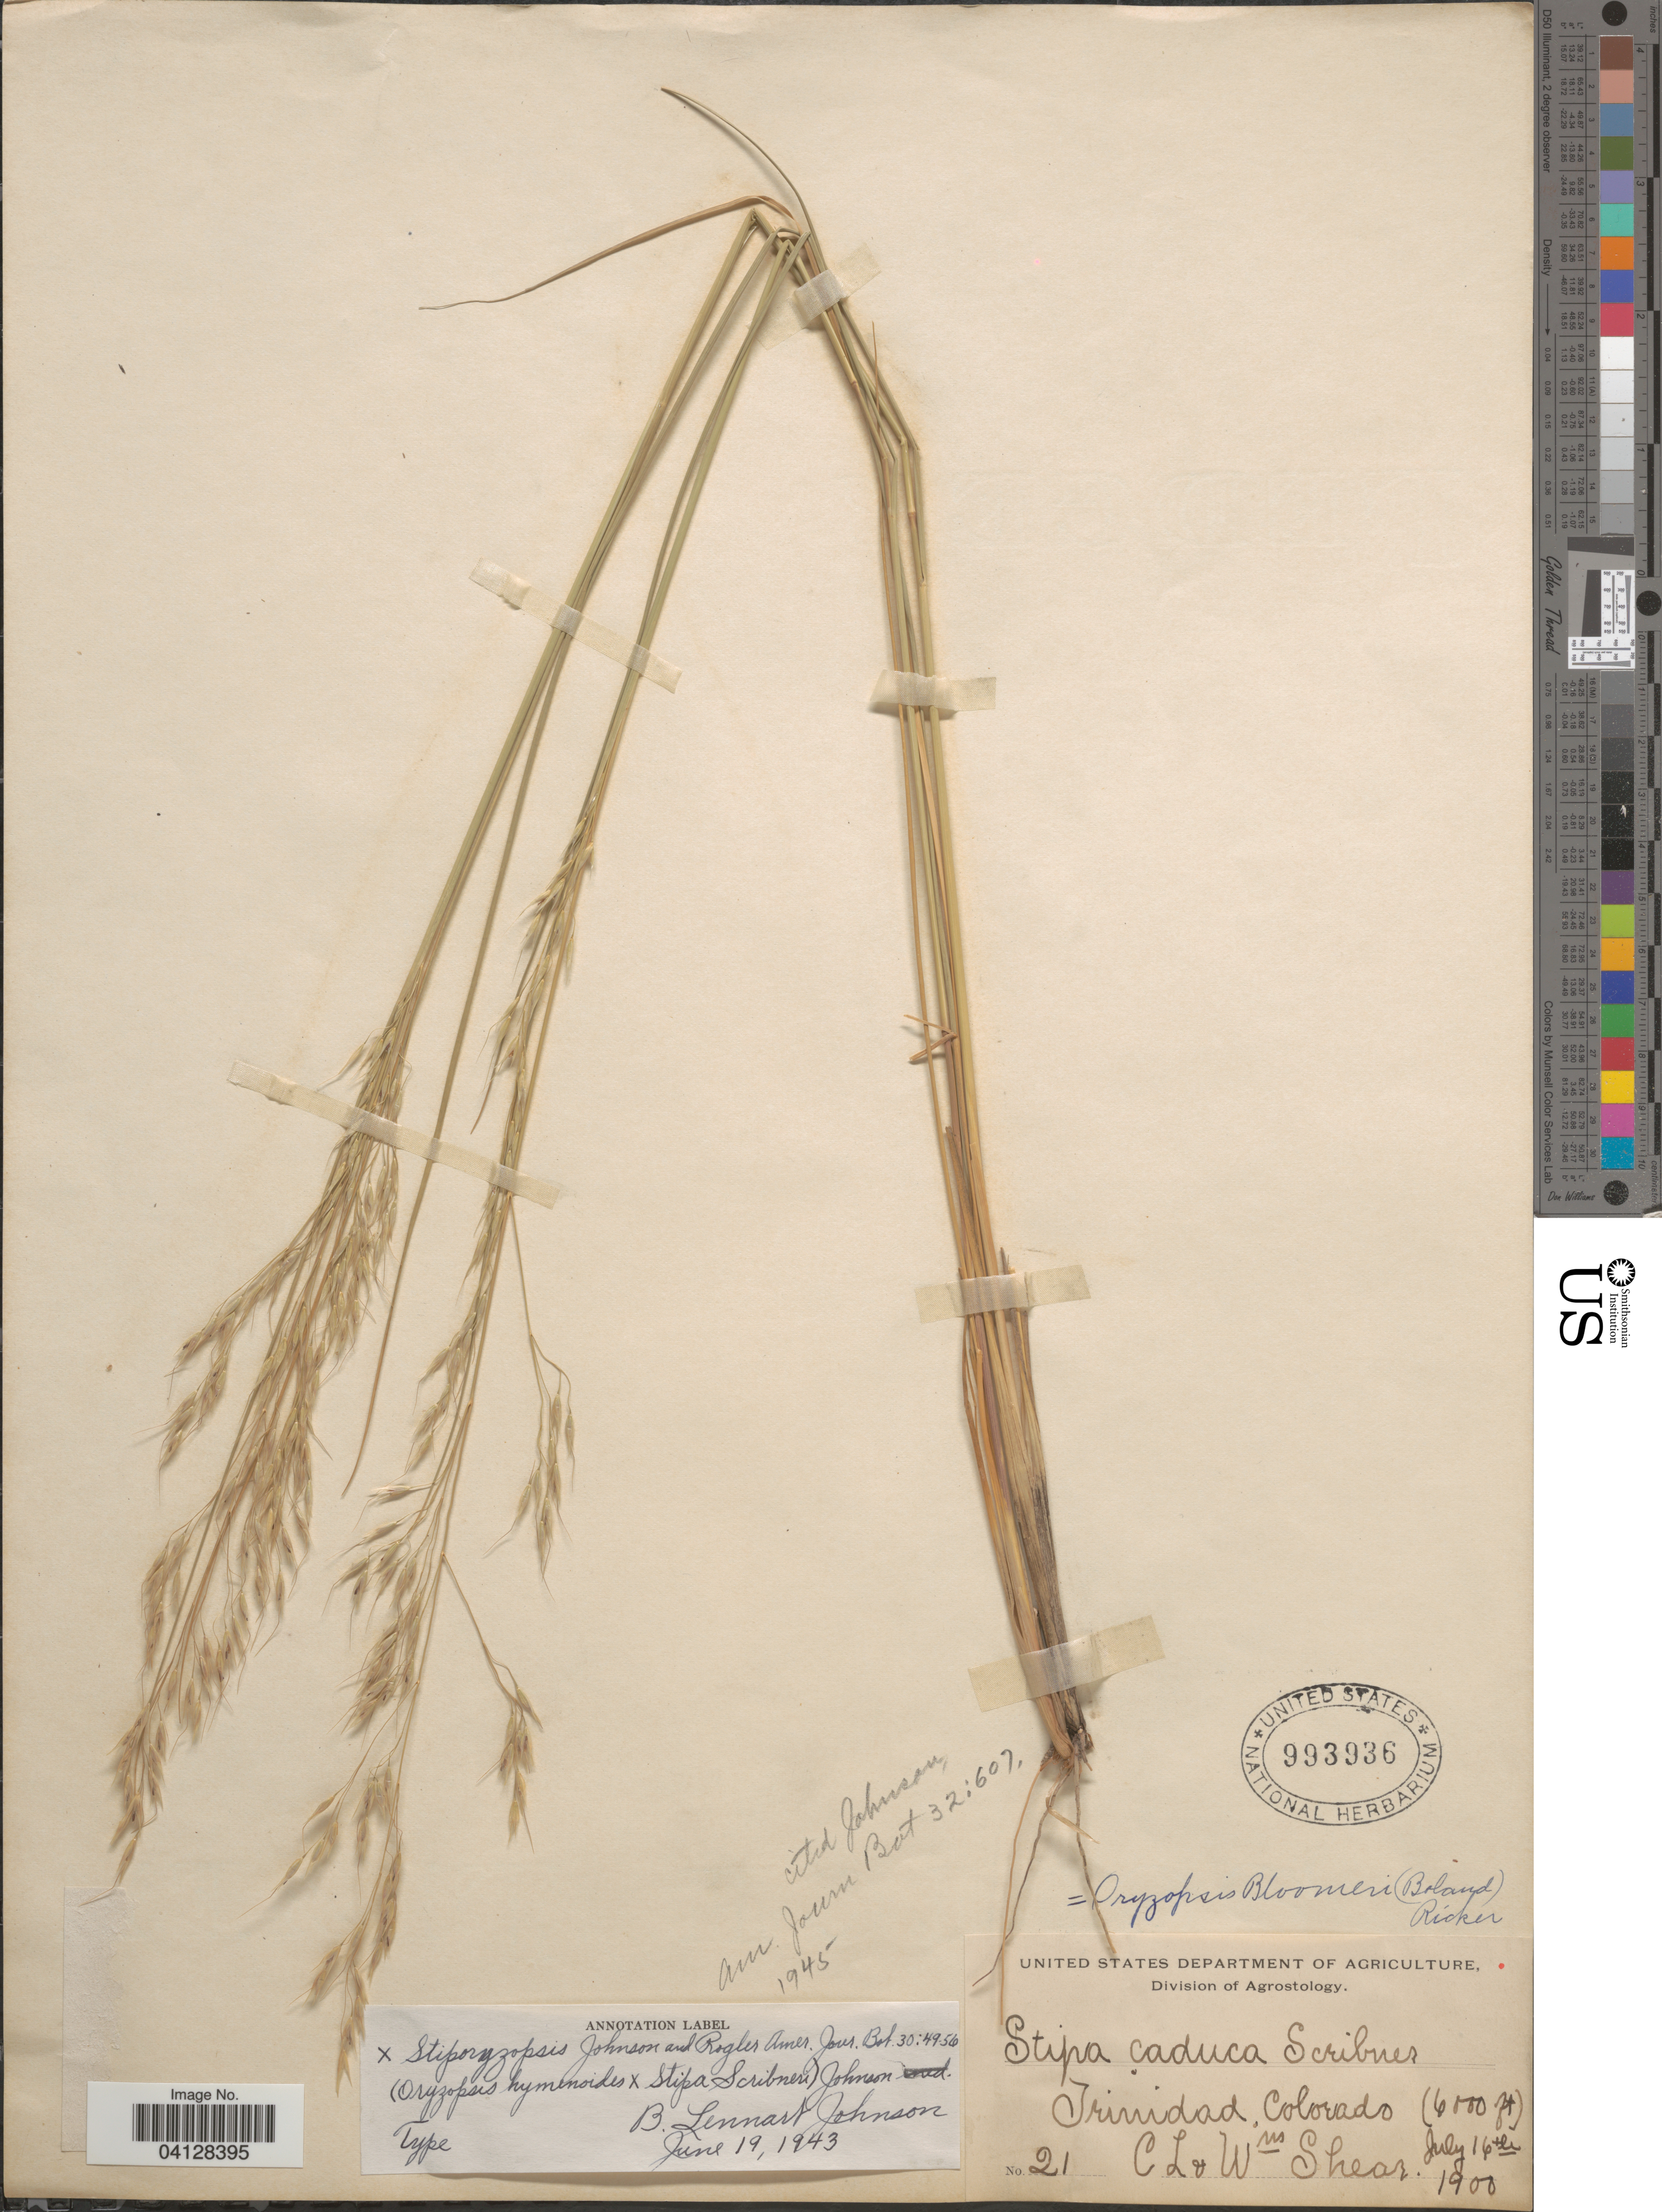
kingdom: Plantae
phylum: Tracheophyta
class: Liliopsida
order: Poales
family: Poaceae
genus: Stiporyzopsis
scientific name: x Stiporyzopsis sp.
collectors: C. L. Shear & W. Shear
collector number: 21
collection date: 1900-07-16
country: United States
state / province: Colorado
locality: Trinidad.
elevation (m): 1829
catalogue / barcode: US 993936